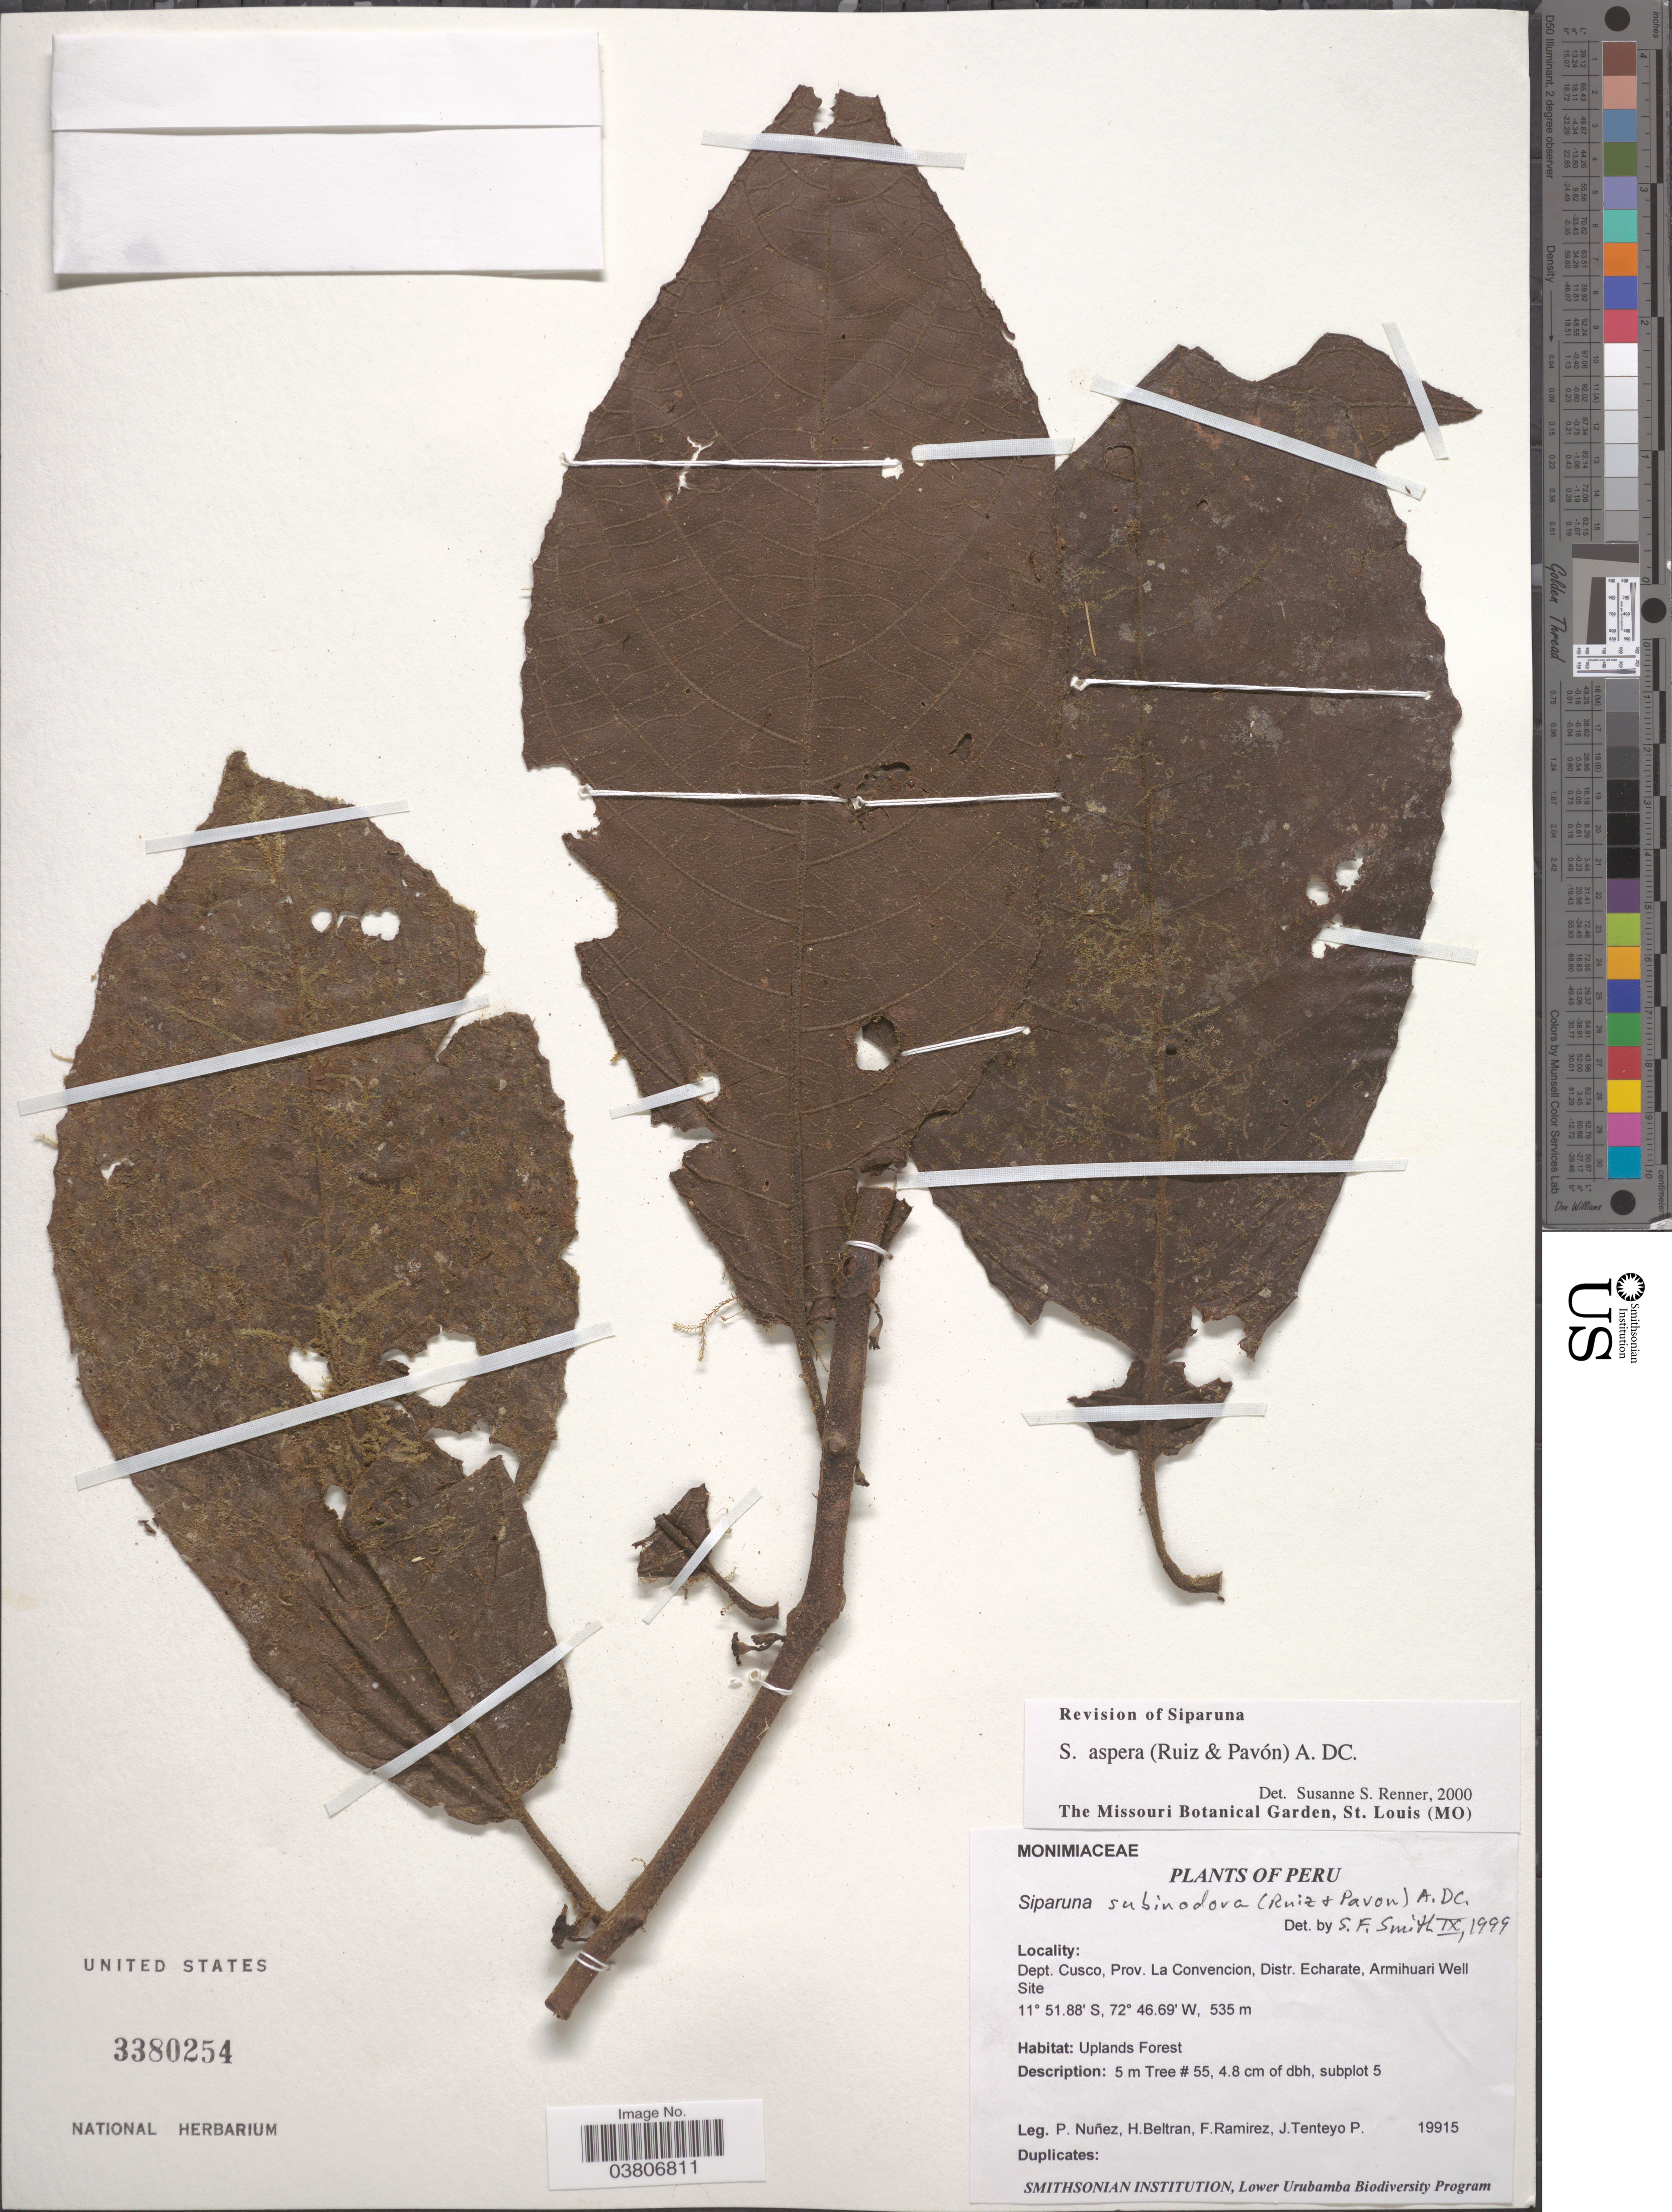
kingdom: Plantae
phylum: Tracheophyta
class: Magnoliopsida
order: Laurales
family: Siparunaceae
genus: Siparuna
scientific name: Siparuna aspera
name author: (Ruiz & Pav.) A. DC.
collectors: P. Nuñez V., H. Beltran, F. Ramirez & J. Tenteyo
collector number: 19915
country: Peru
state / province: Cusco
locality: Dept. Cuzco, Prov. La Convencion, Distr. Echarate, Armihuari Well Site.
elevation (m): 535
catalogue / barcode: US 3380254